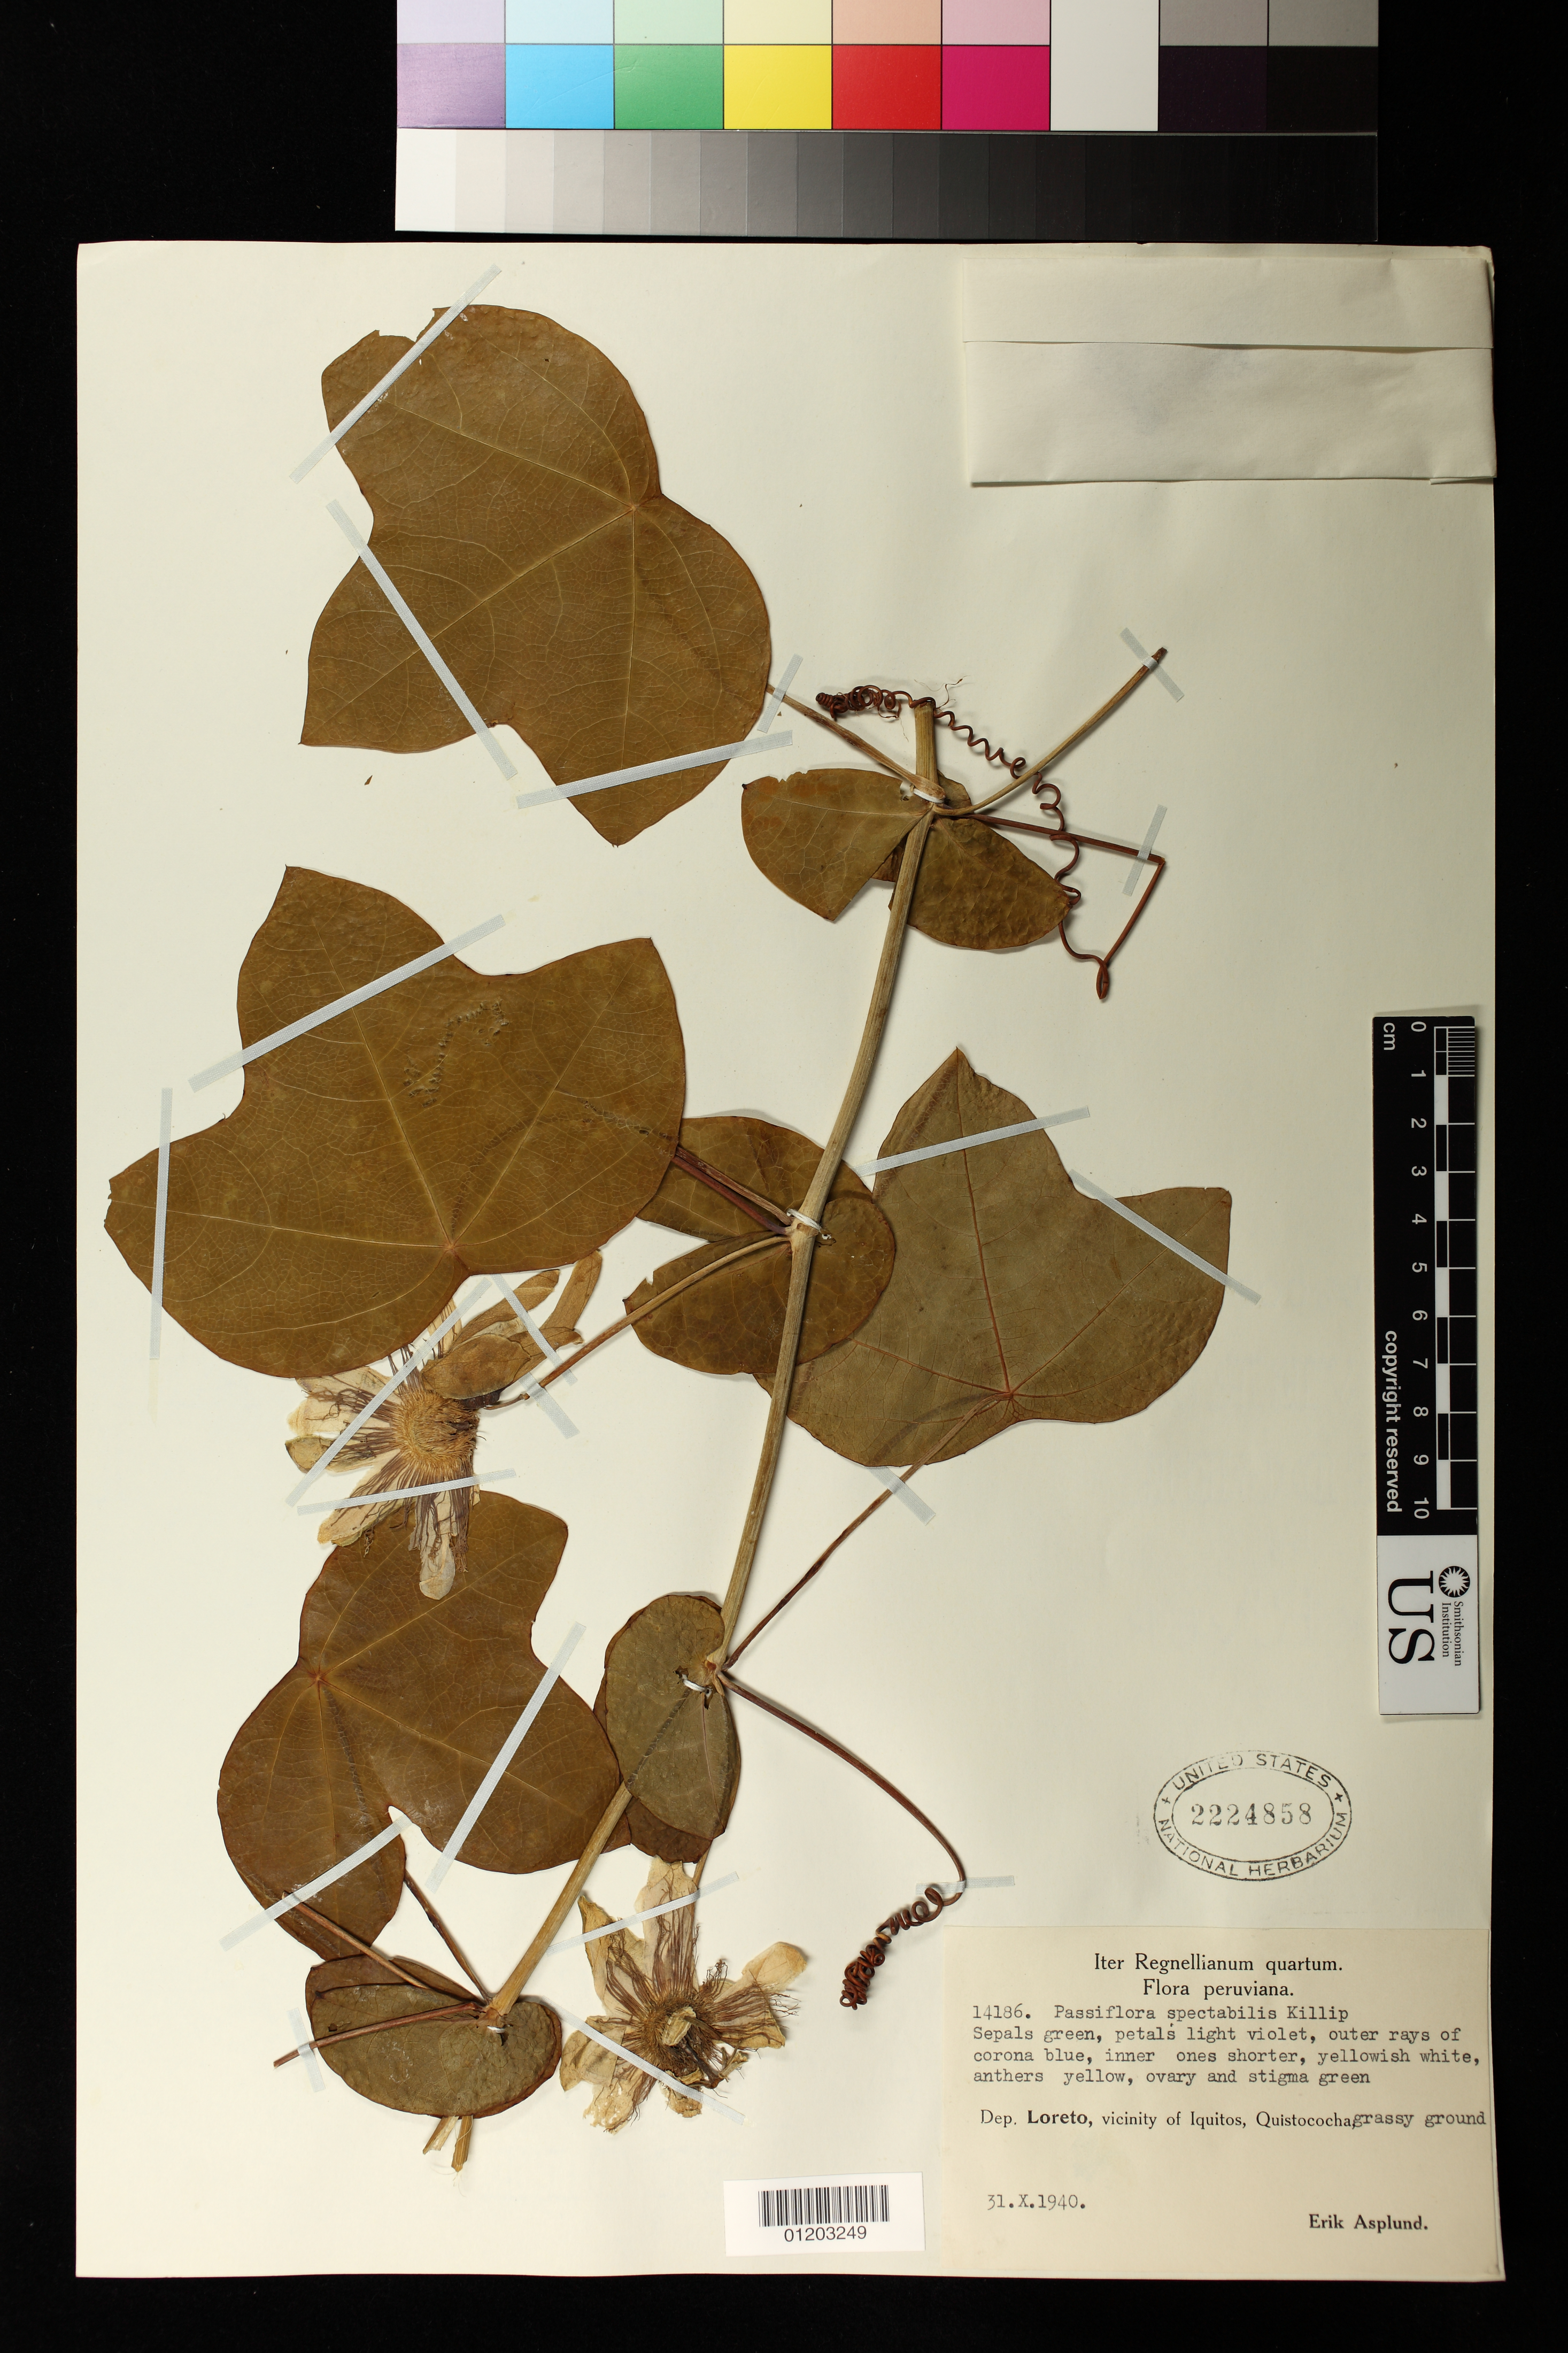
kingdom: Plantae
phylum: Tracheophyta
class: Magnoliopsida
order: Malpighiales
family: Passifloraceae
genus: Passiflora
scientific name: Passiflora spectabilis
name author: Killip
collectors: E. Asplund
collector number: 14186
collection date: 1940-10-31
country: Peru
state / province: Loreto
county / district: Maynas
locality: Dep. Loreto, vicinity of Iquitos, Quistococha, grassy ground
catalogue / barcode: US 2224858